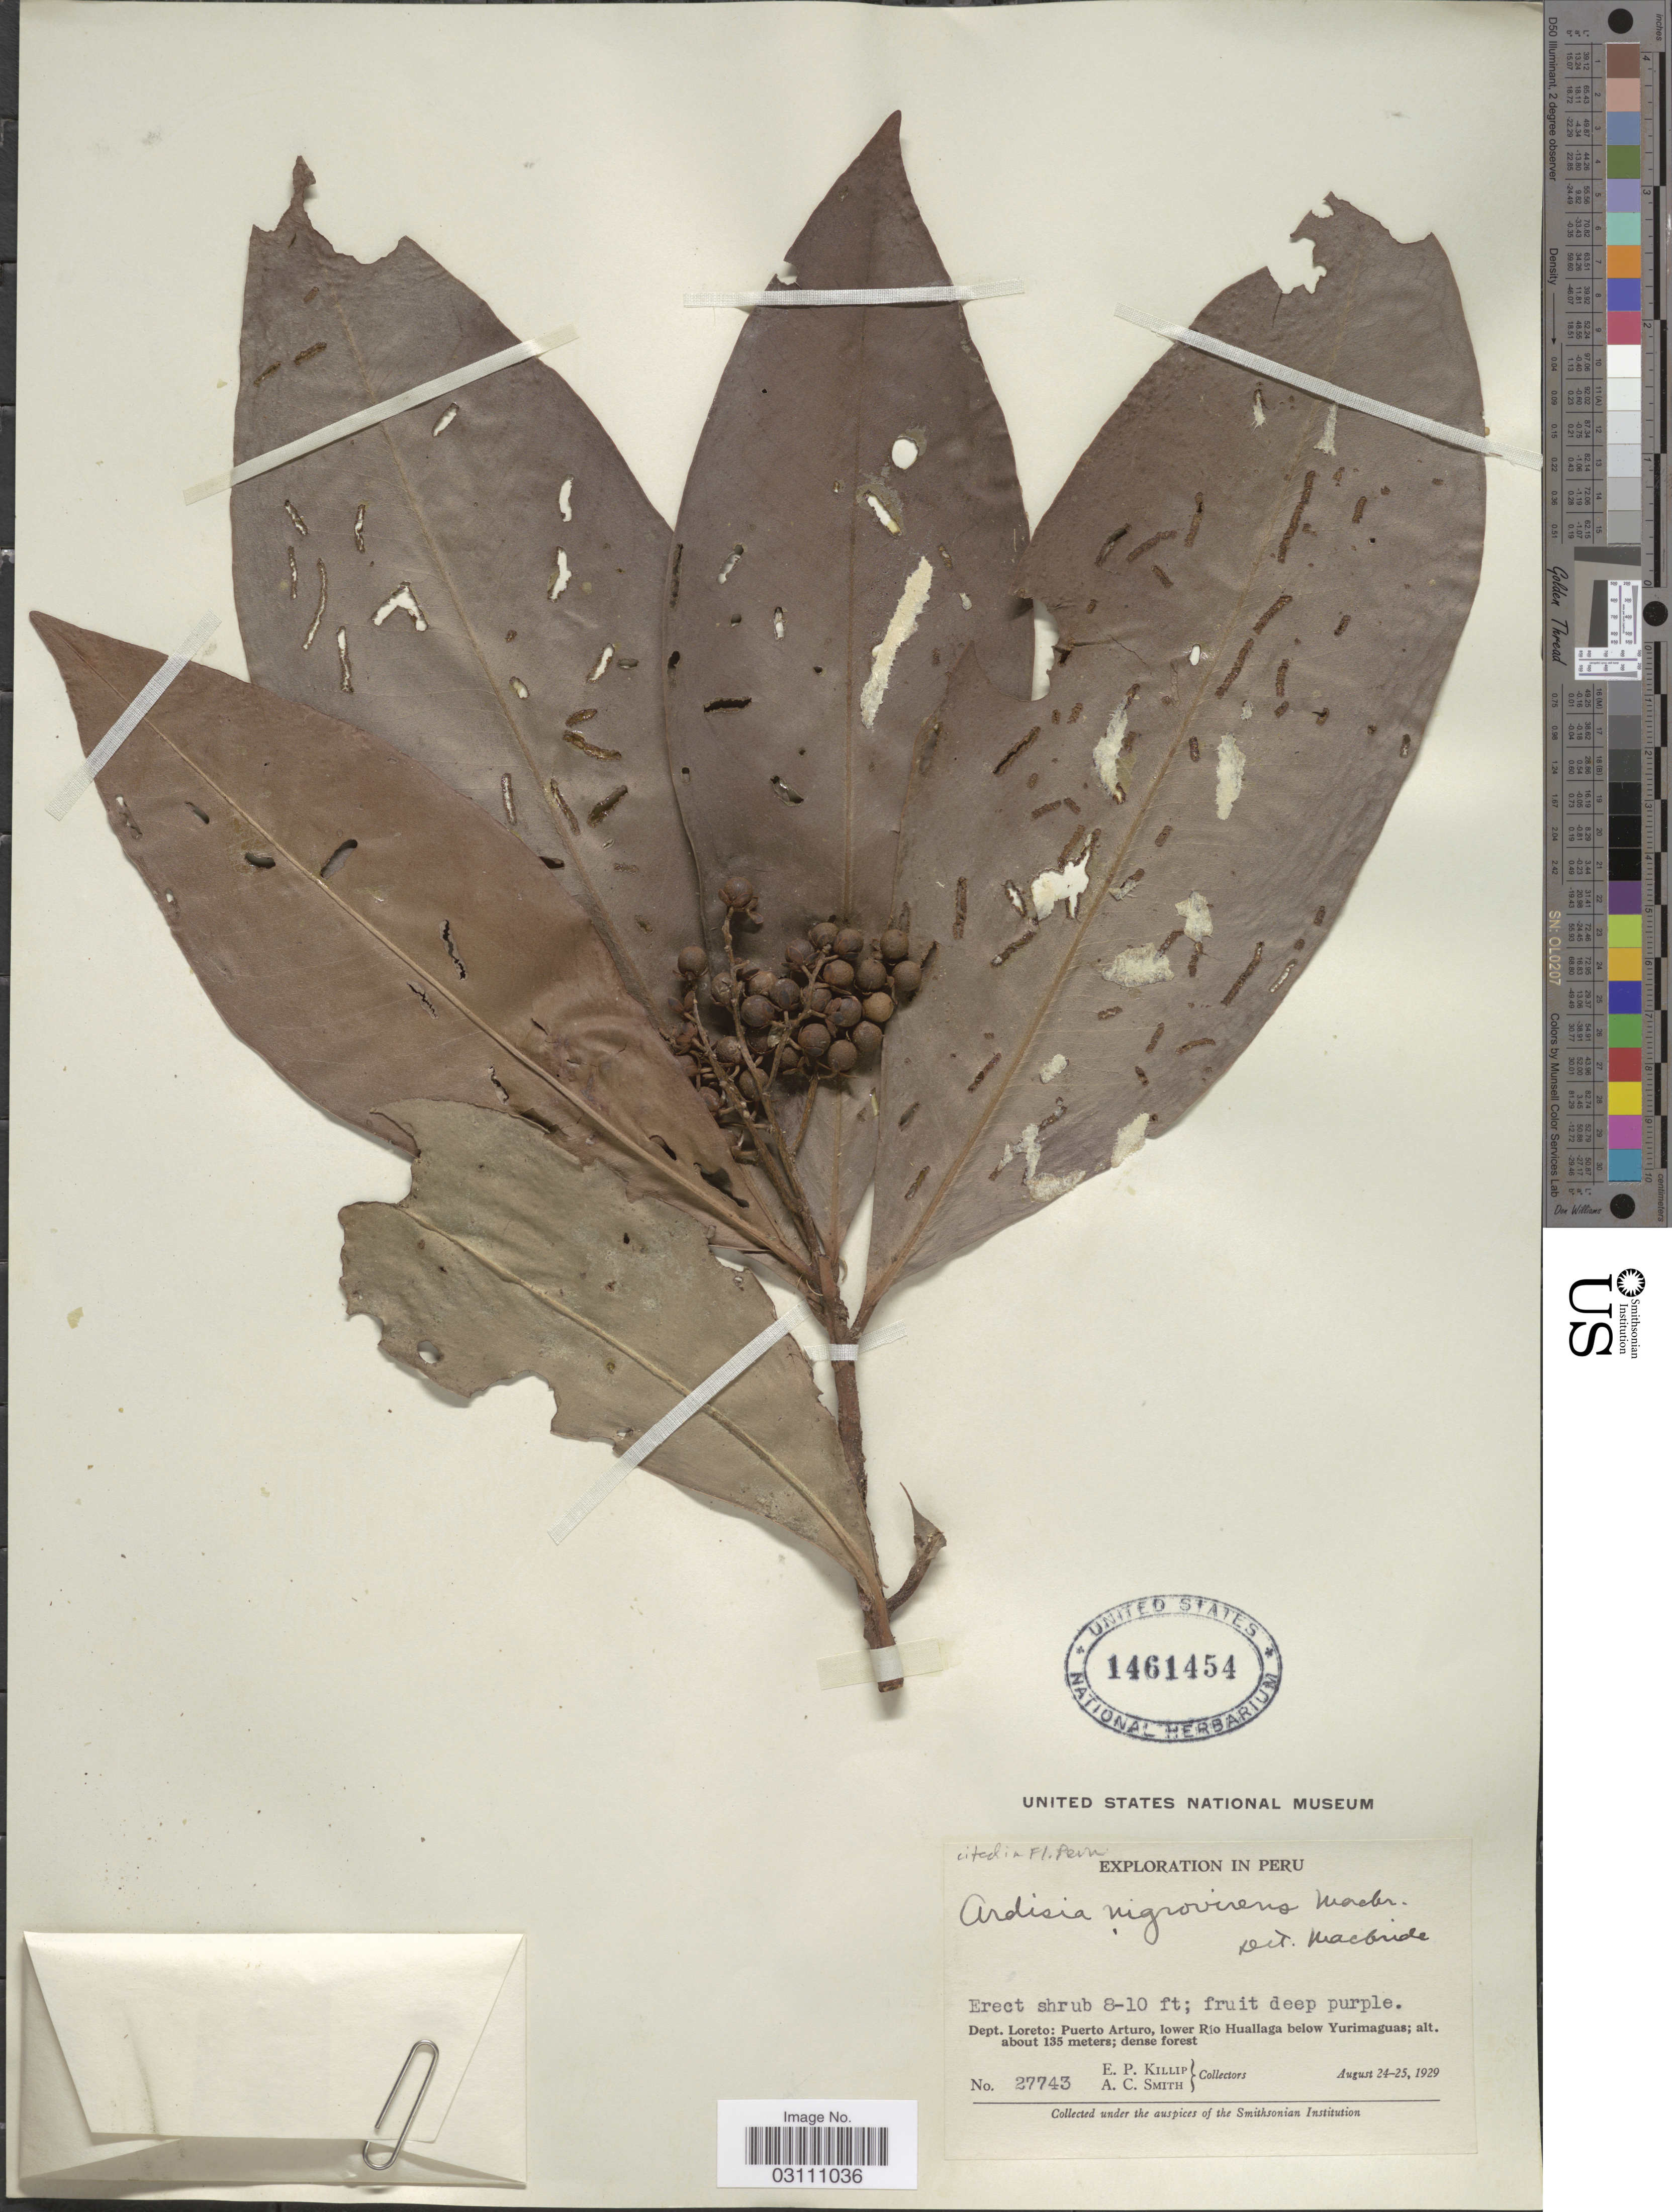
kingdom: Plantae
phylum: Tracheophyta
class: Magnoliopsida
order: Ericales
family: Primulaceae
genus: Ardisia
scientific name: Ardisia nigrovirens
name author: J.F. Macbr.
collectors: E. P. Killip & A. C. Smith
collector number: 27743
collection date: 1929-08-24/1929-08-25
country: Peru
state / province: Loreto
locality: Dept. Loreto: Puerto Arturo, lower Río Huallaga below Yurimaguas.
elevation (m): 135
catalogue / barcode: US 1461454